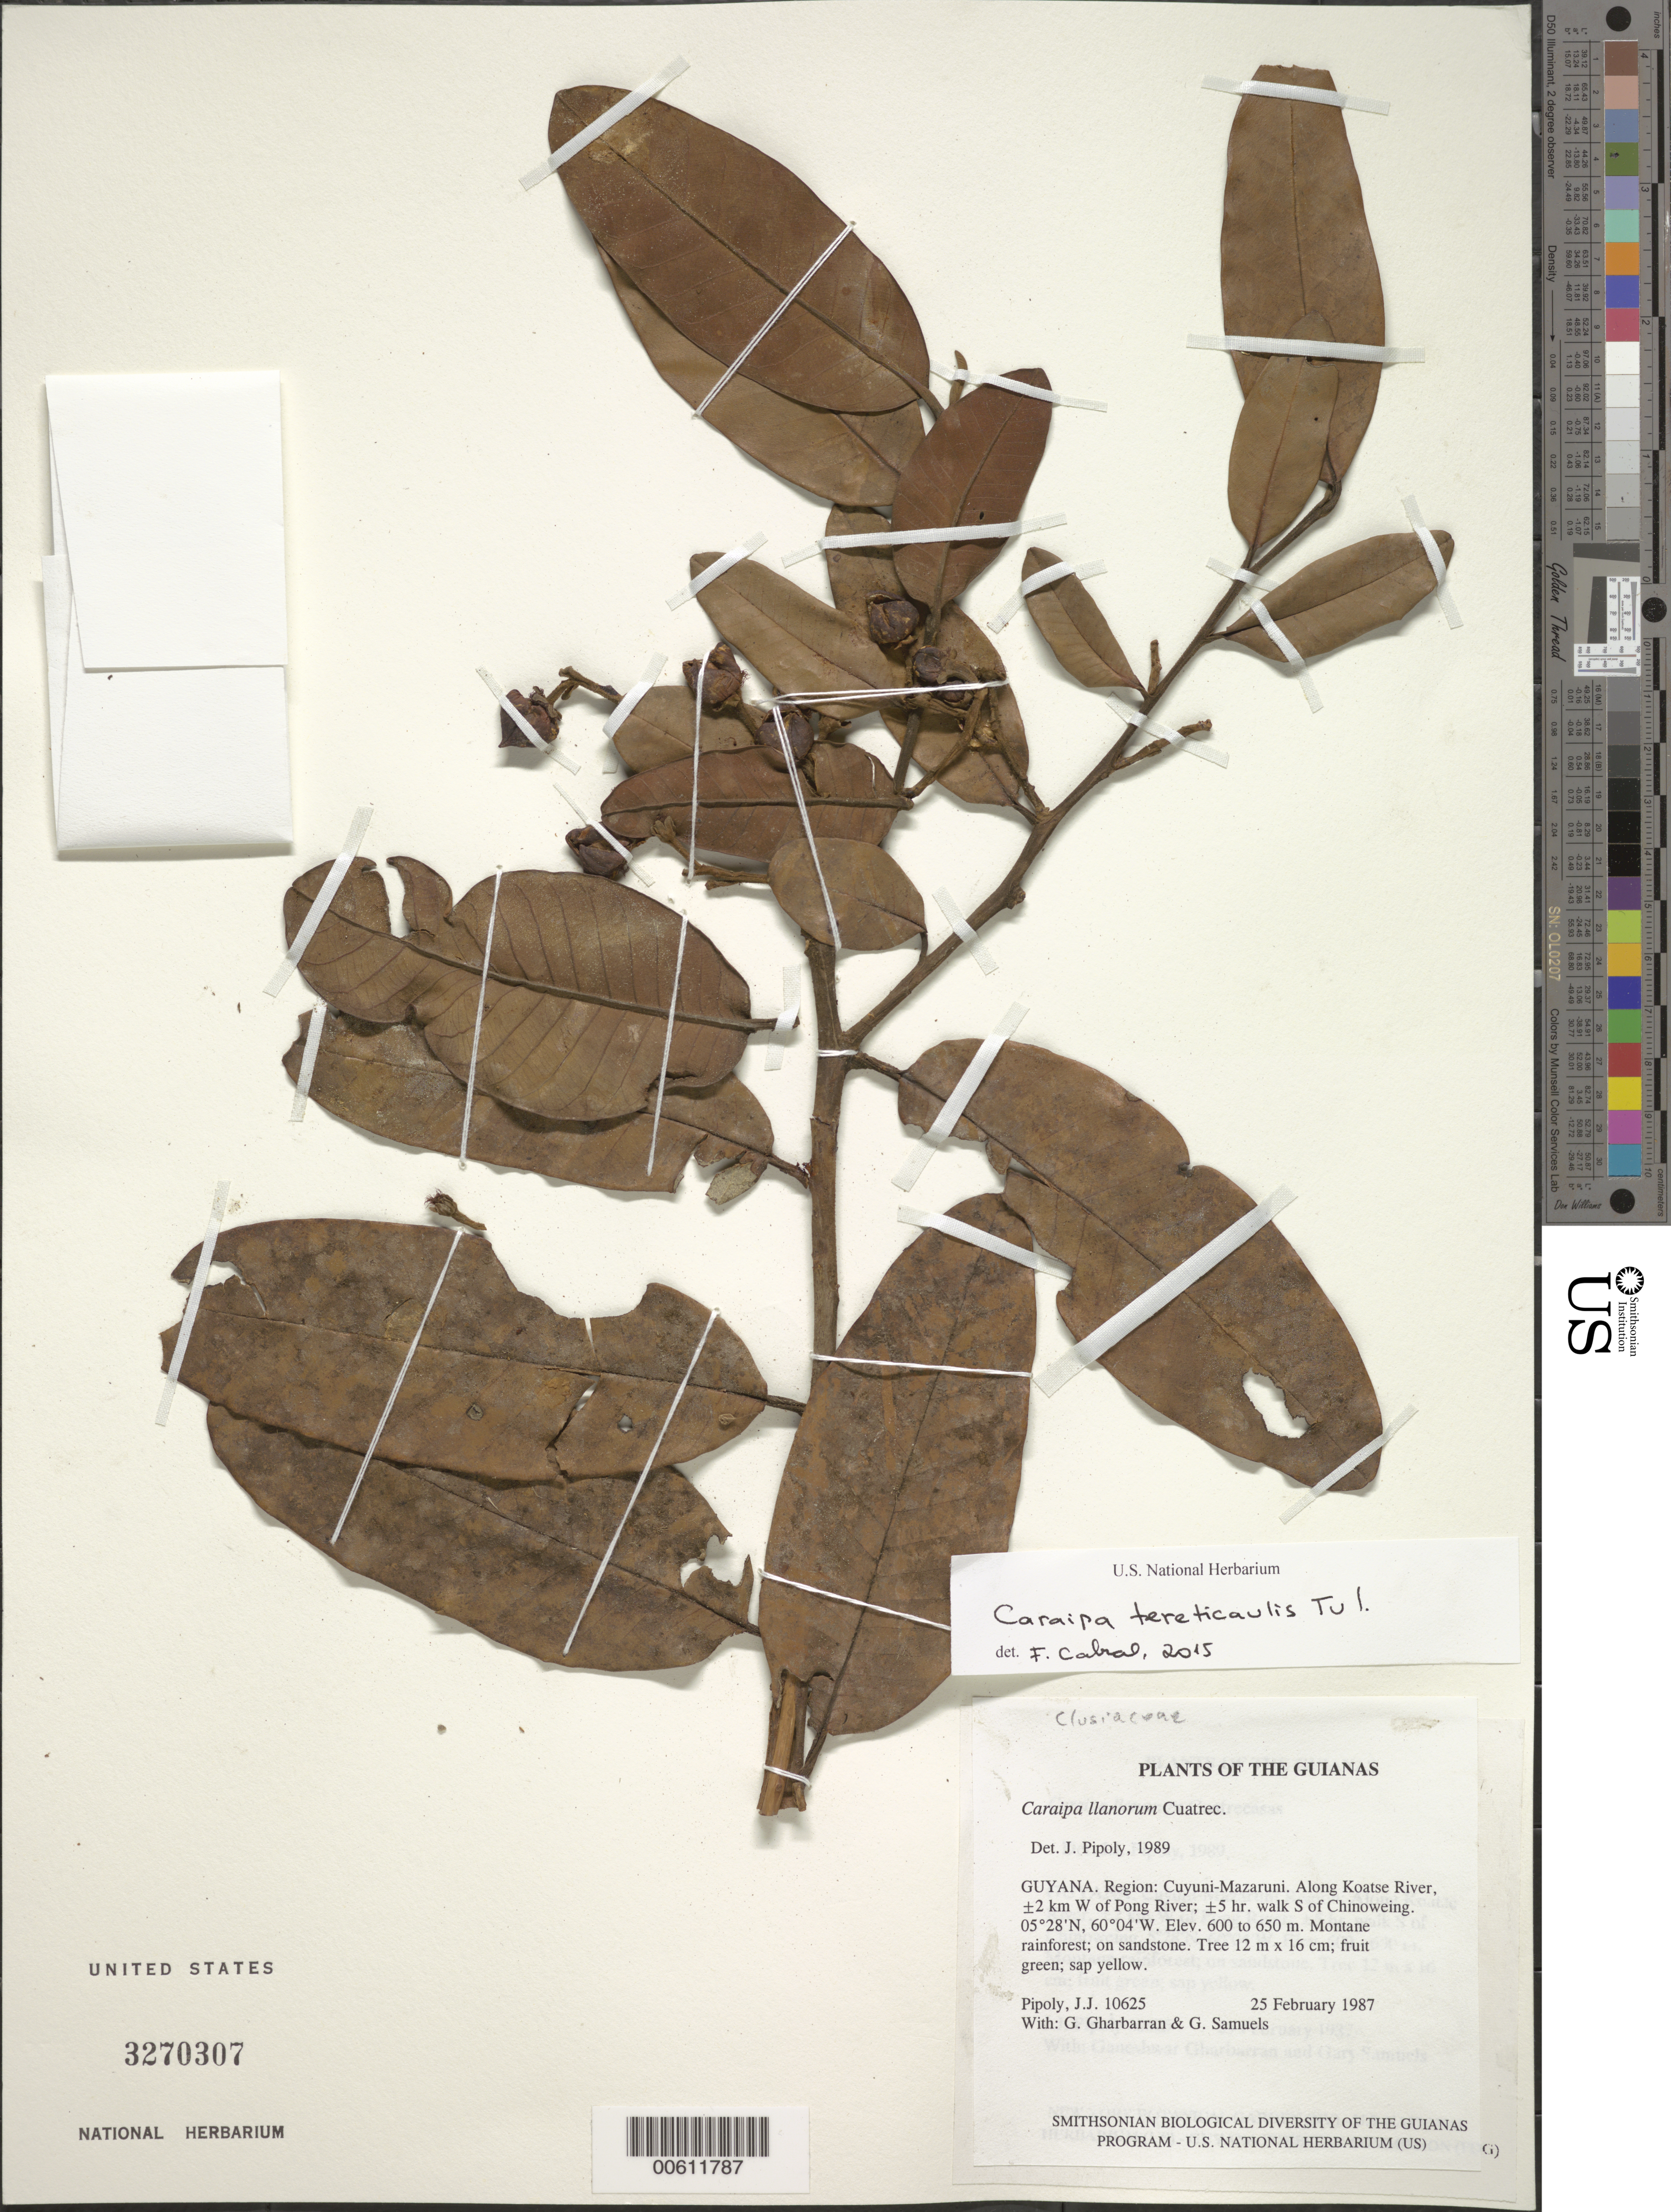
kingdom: Plantae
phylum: Tracheophyta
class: Magnoliopsida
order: Malpighiales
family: Calophyllaceae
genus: Caraipa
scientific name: Caraipa tereticaulis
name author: Tul.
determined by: Cabral, F. N.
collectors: J. J. Pipoly, G. Gharbarran & G. Samuels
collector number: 10625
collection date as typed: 25 February 1987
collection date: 1987-02-25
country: Guyana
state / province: Cuyuni-Mazaruni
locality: Along Koatse River, ±2 km W of Pong River; ±5 hr. walk S of Chinoweing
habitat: Montane rainforest; on sandstone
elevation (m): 600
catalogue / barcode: US 3270307